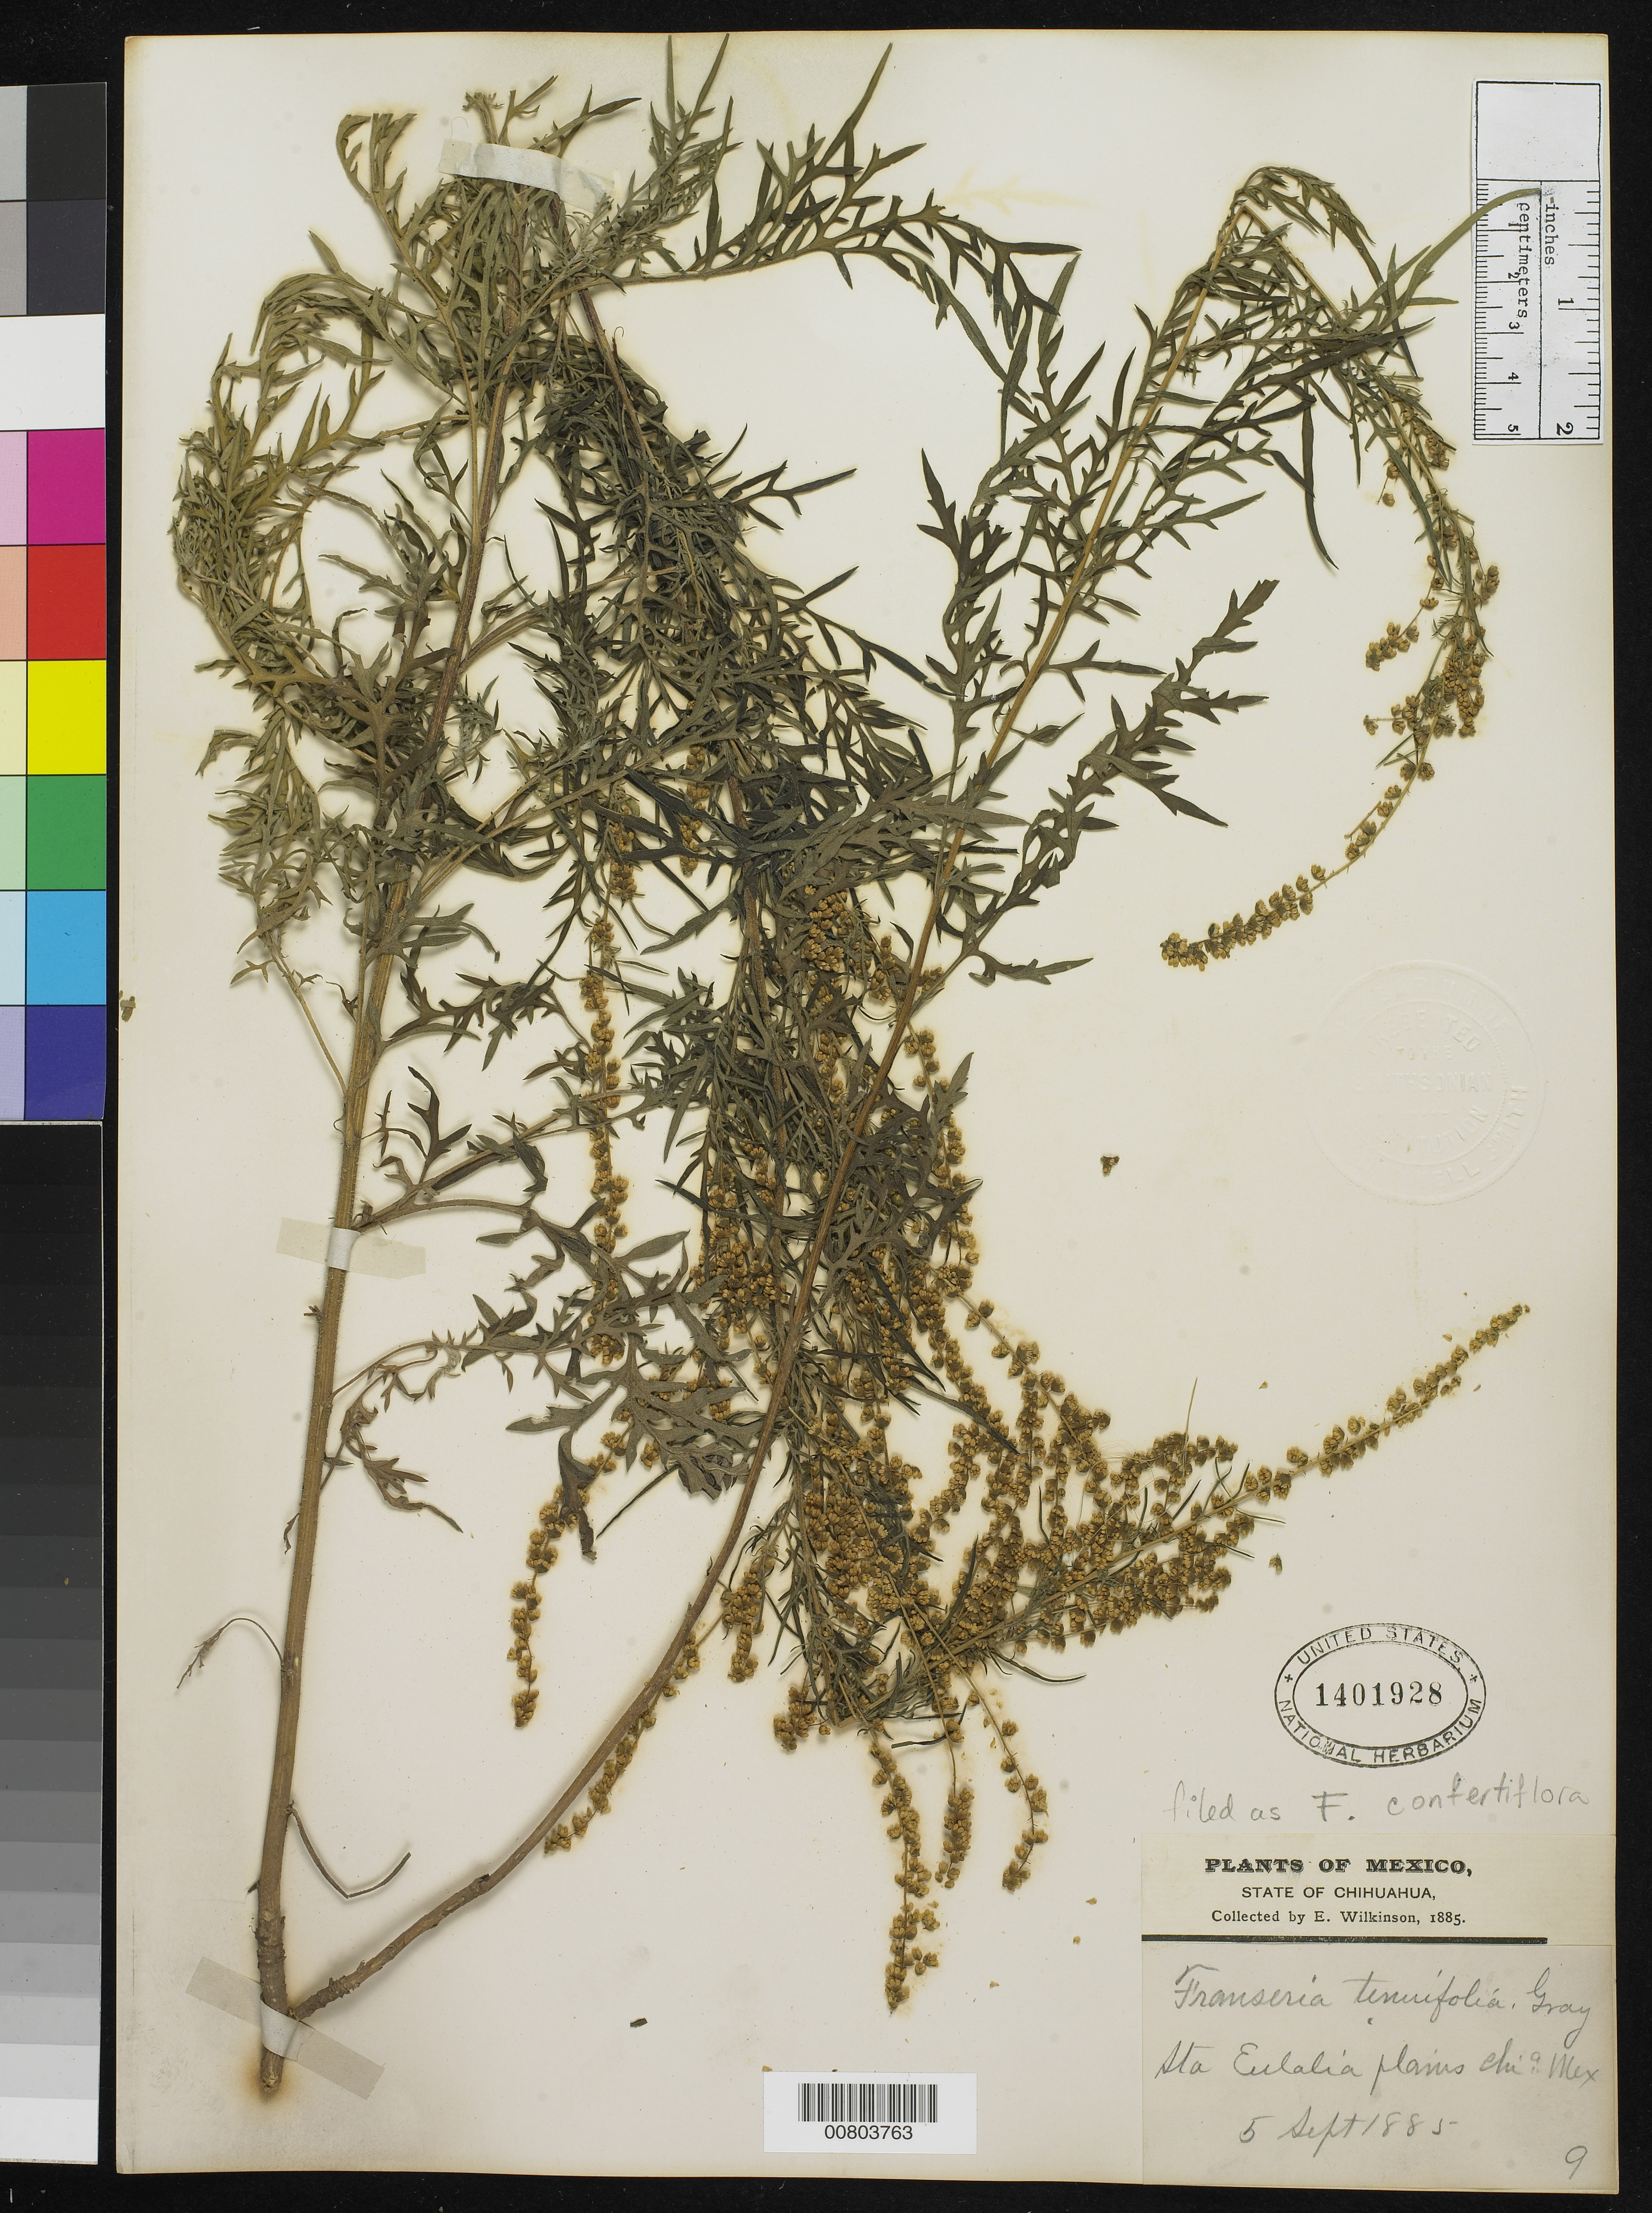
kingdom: Plantae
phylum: Tracheophyta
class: Magnoliopsida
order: Asterales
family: Asteraceae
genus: Franseria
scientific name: Franseria confertiflora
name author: (DC.) Rydb.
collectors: E. Wilkinson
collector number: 9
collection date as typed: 05 Sep 1885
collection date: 1885-09-05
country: Mexico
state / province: Chihuahua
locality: Sta. Eulalia plains, Chihuahua.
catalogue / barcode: US 1401928